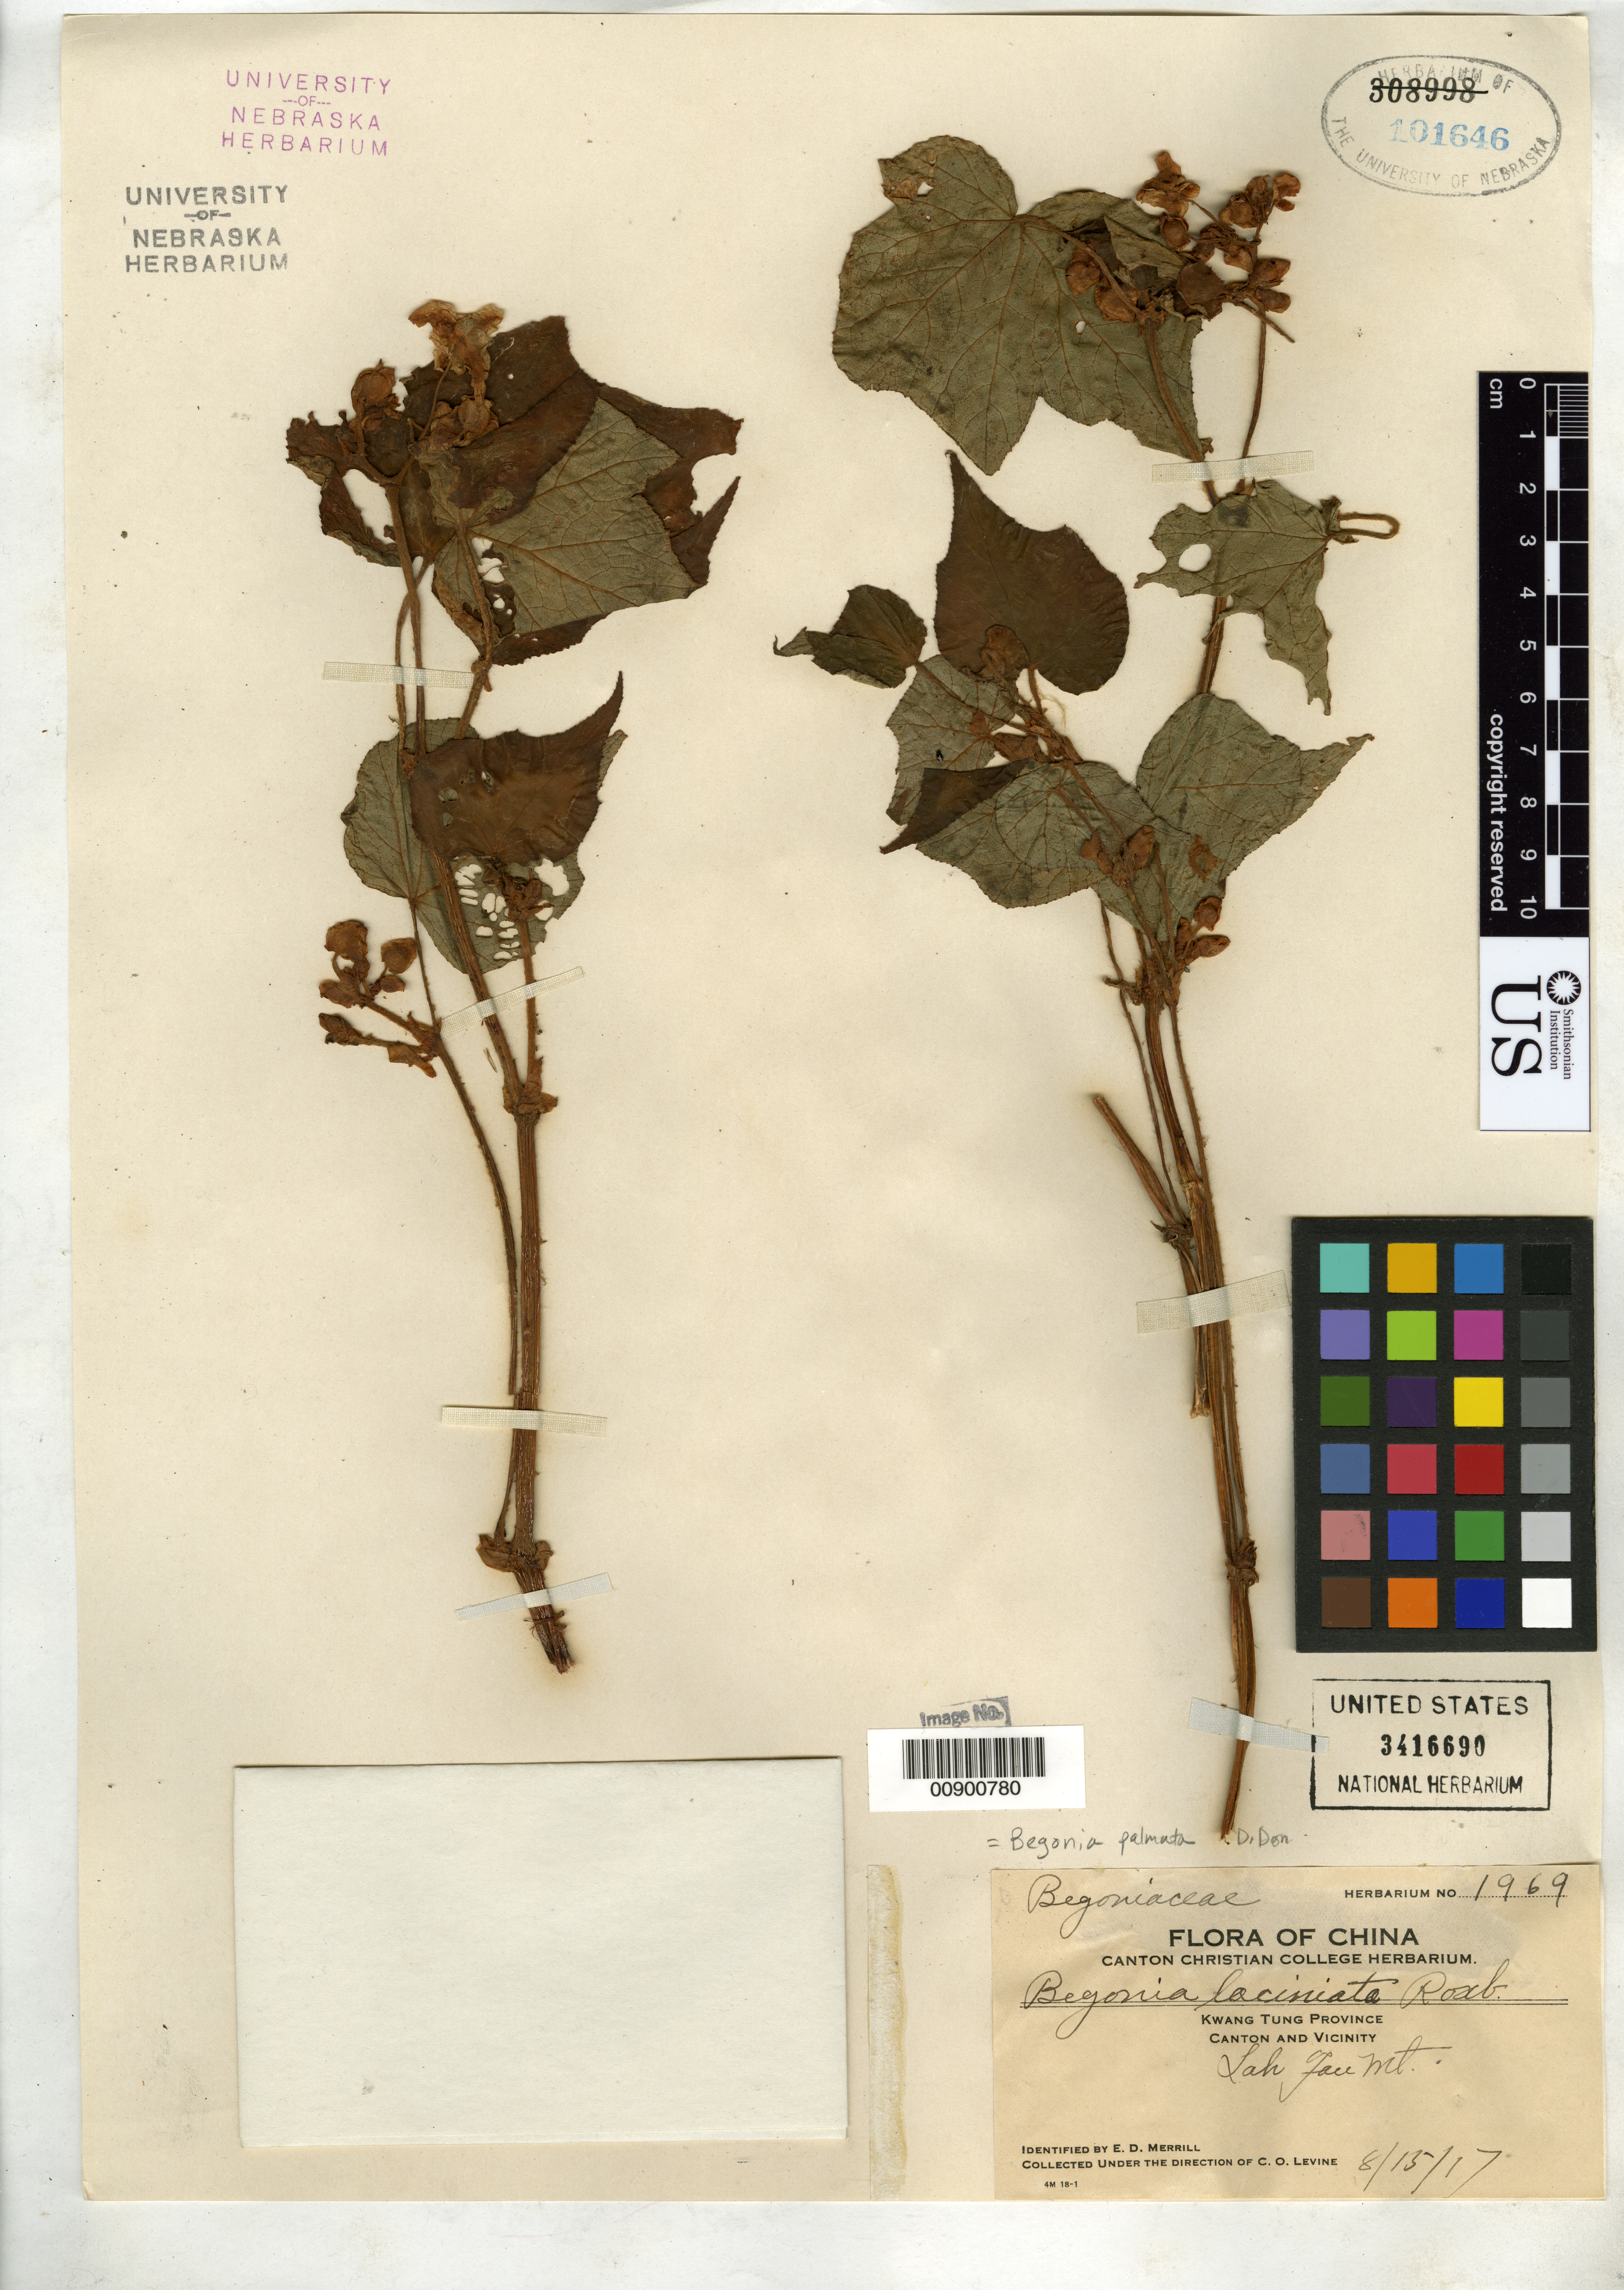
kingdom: Plantae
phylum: Tracheophyta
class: Magnoliopsida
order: Cucurbitales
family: Begoniaceae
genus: Begonia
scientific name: Begonia palmata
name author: D. Don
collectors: C. O. Levine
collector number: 1969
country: China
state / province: Guangdong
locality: Canton, Lah Fau Mt.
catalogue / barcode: US 3416690